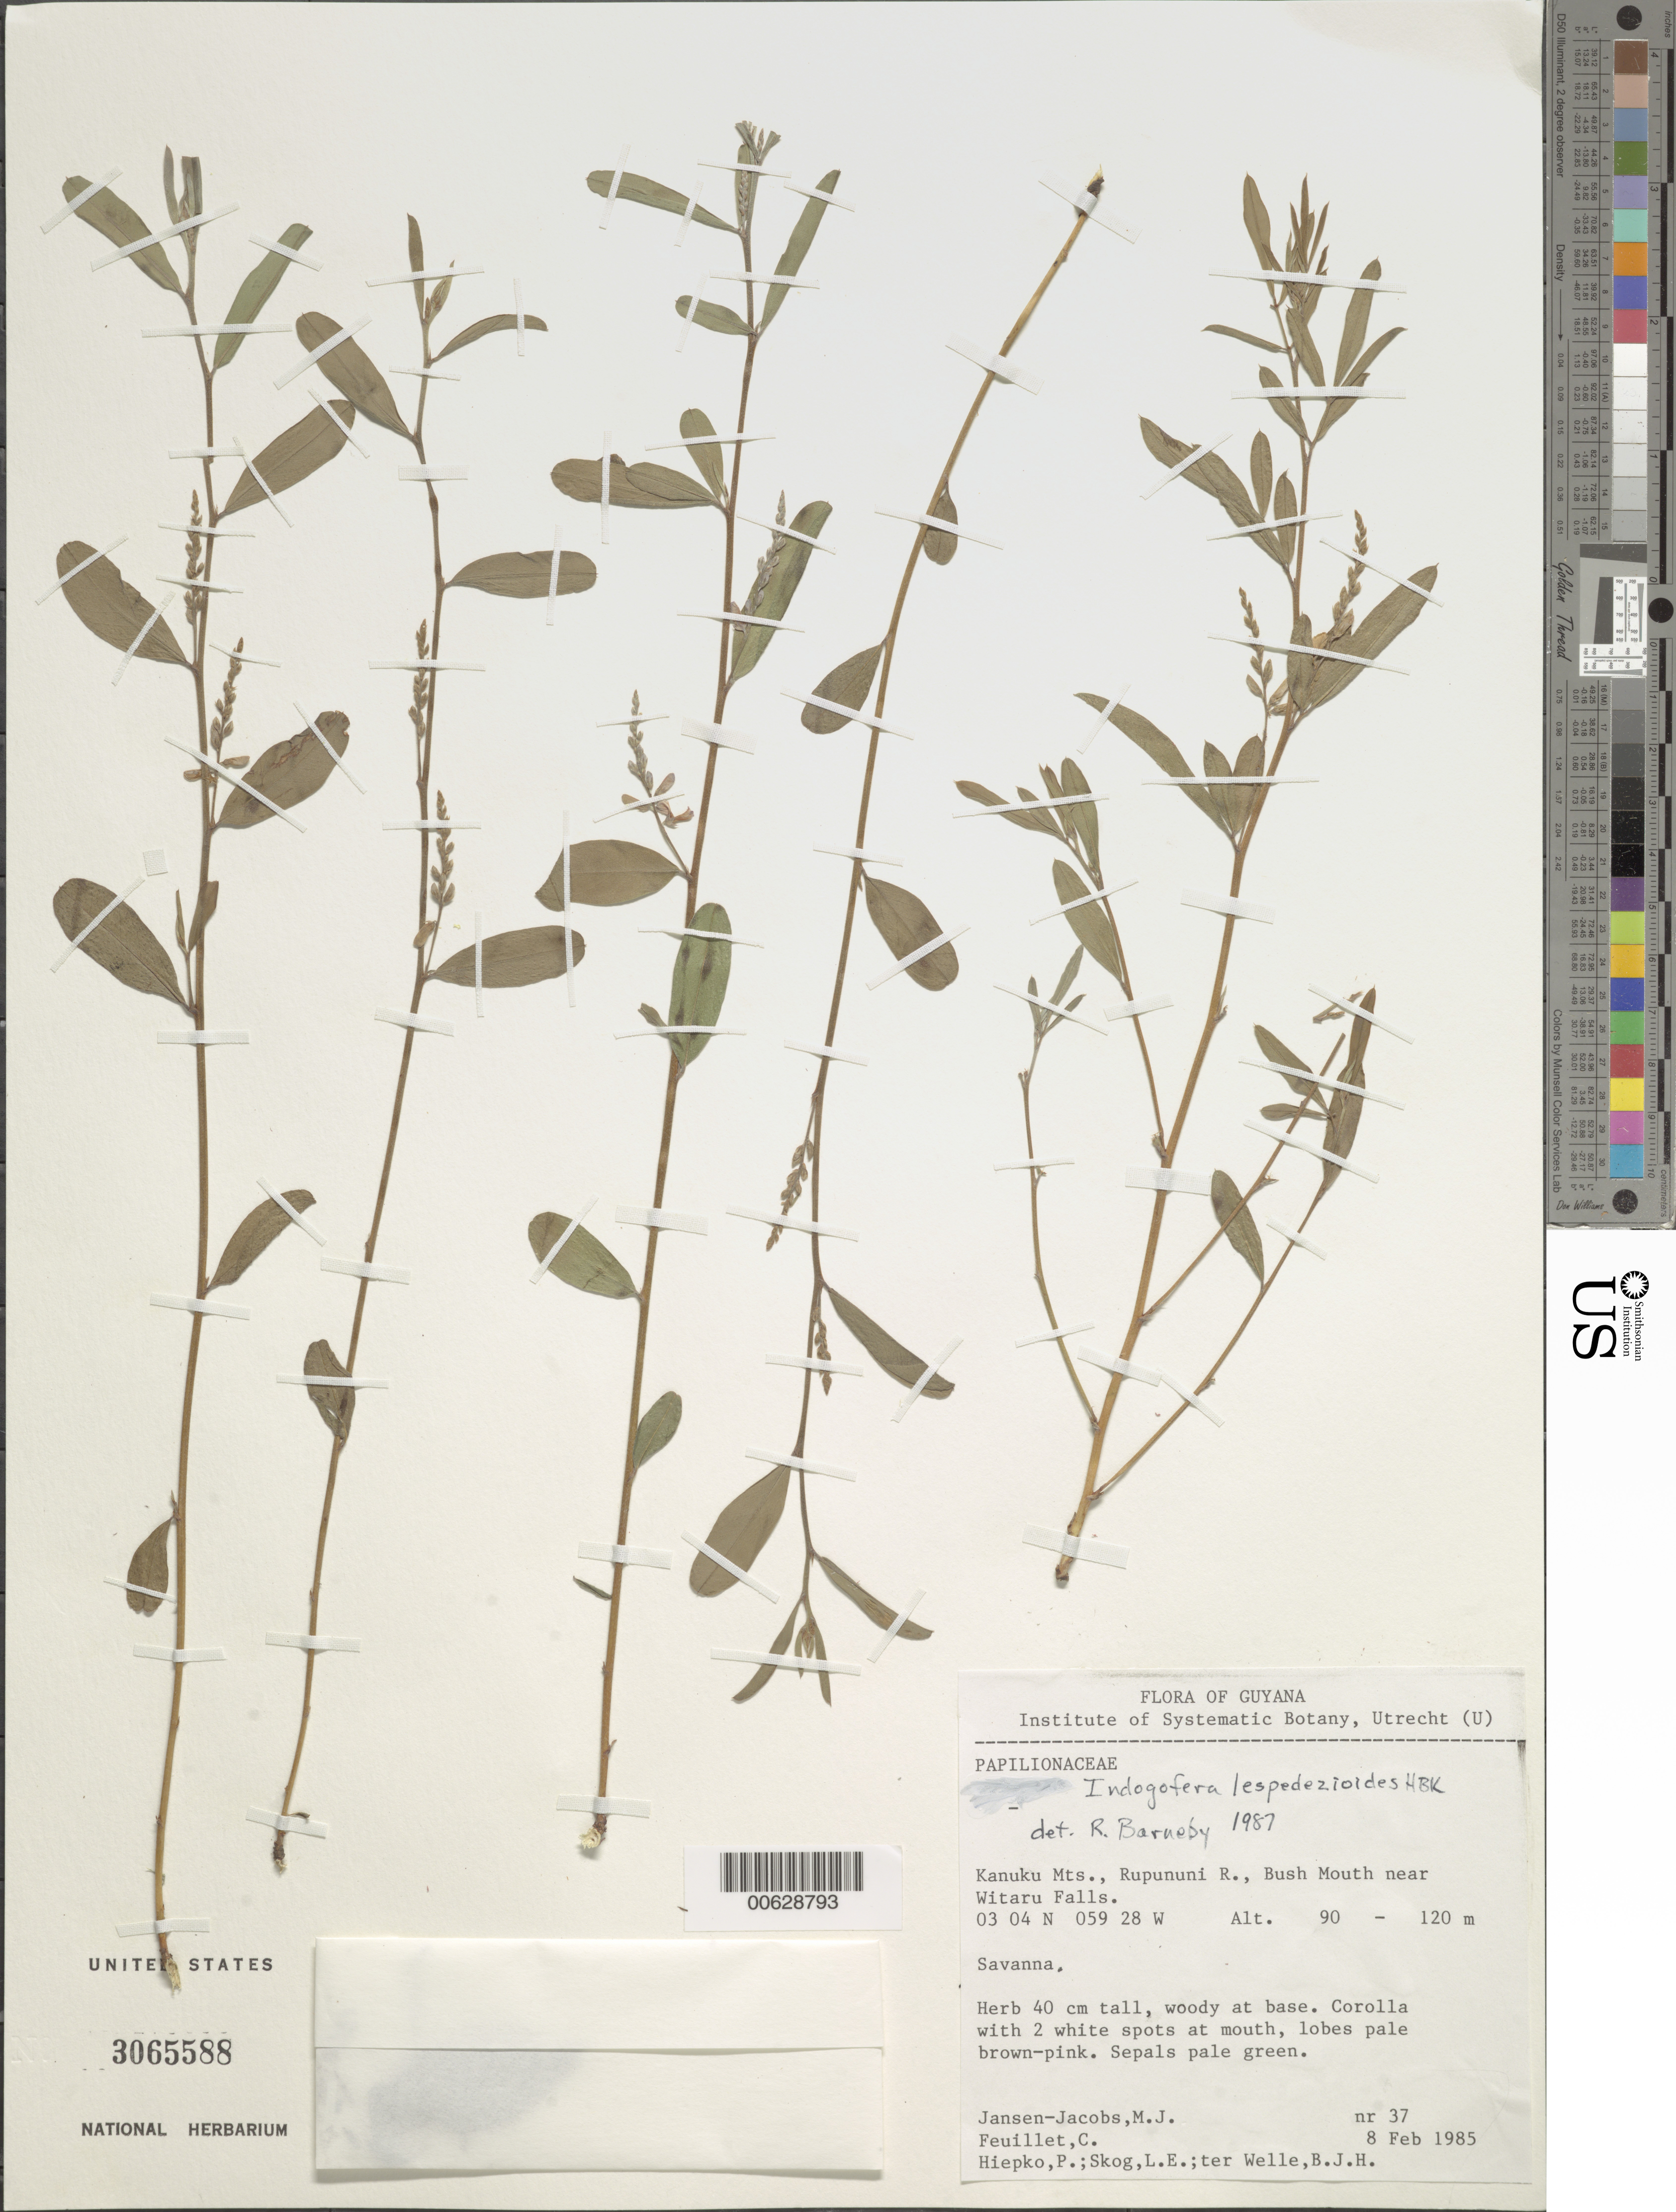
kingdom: Plantae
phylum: Tracheophyta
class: Magnoliopsida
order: Fabales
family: Fabaceae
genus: Indigofera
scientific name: Indigofera lespedezioides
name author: Kunth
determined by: Barneby, Rupert C., (NY)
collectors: M. J. Jansen-Jacobs, C. Feuillet, P. H. Hiepko, L. E. Skog & B. Welle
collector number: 37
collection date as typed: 8-Feb-85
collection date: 1985-02-08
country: Guyana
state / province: U. Takutu-U. Essequibo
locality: Kanuku Mts., Rupununi R., Bush Mouth near Witaru Falls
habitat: Savanna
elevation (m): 90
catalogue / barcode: US 3065588